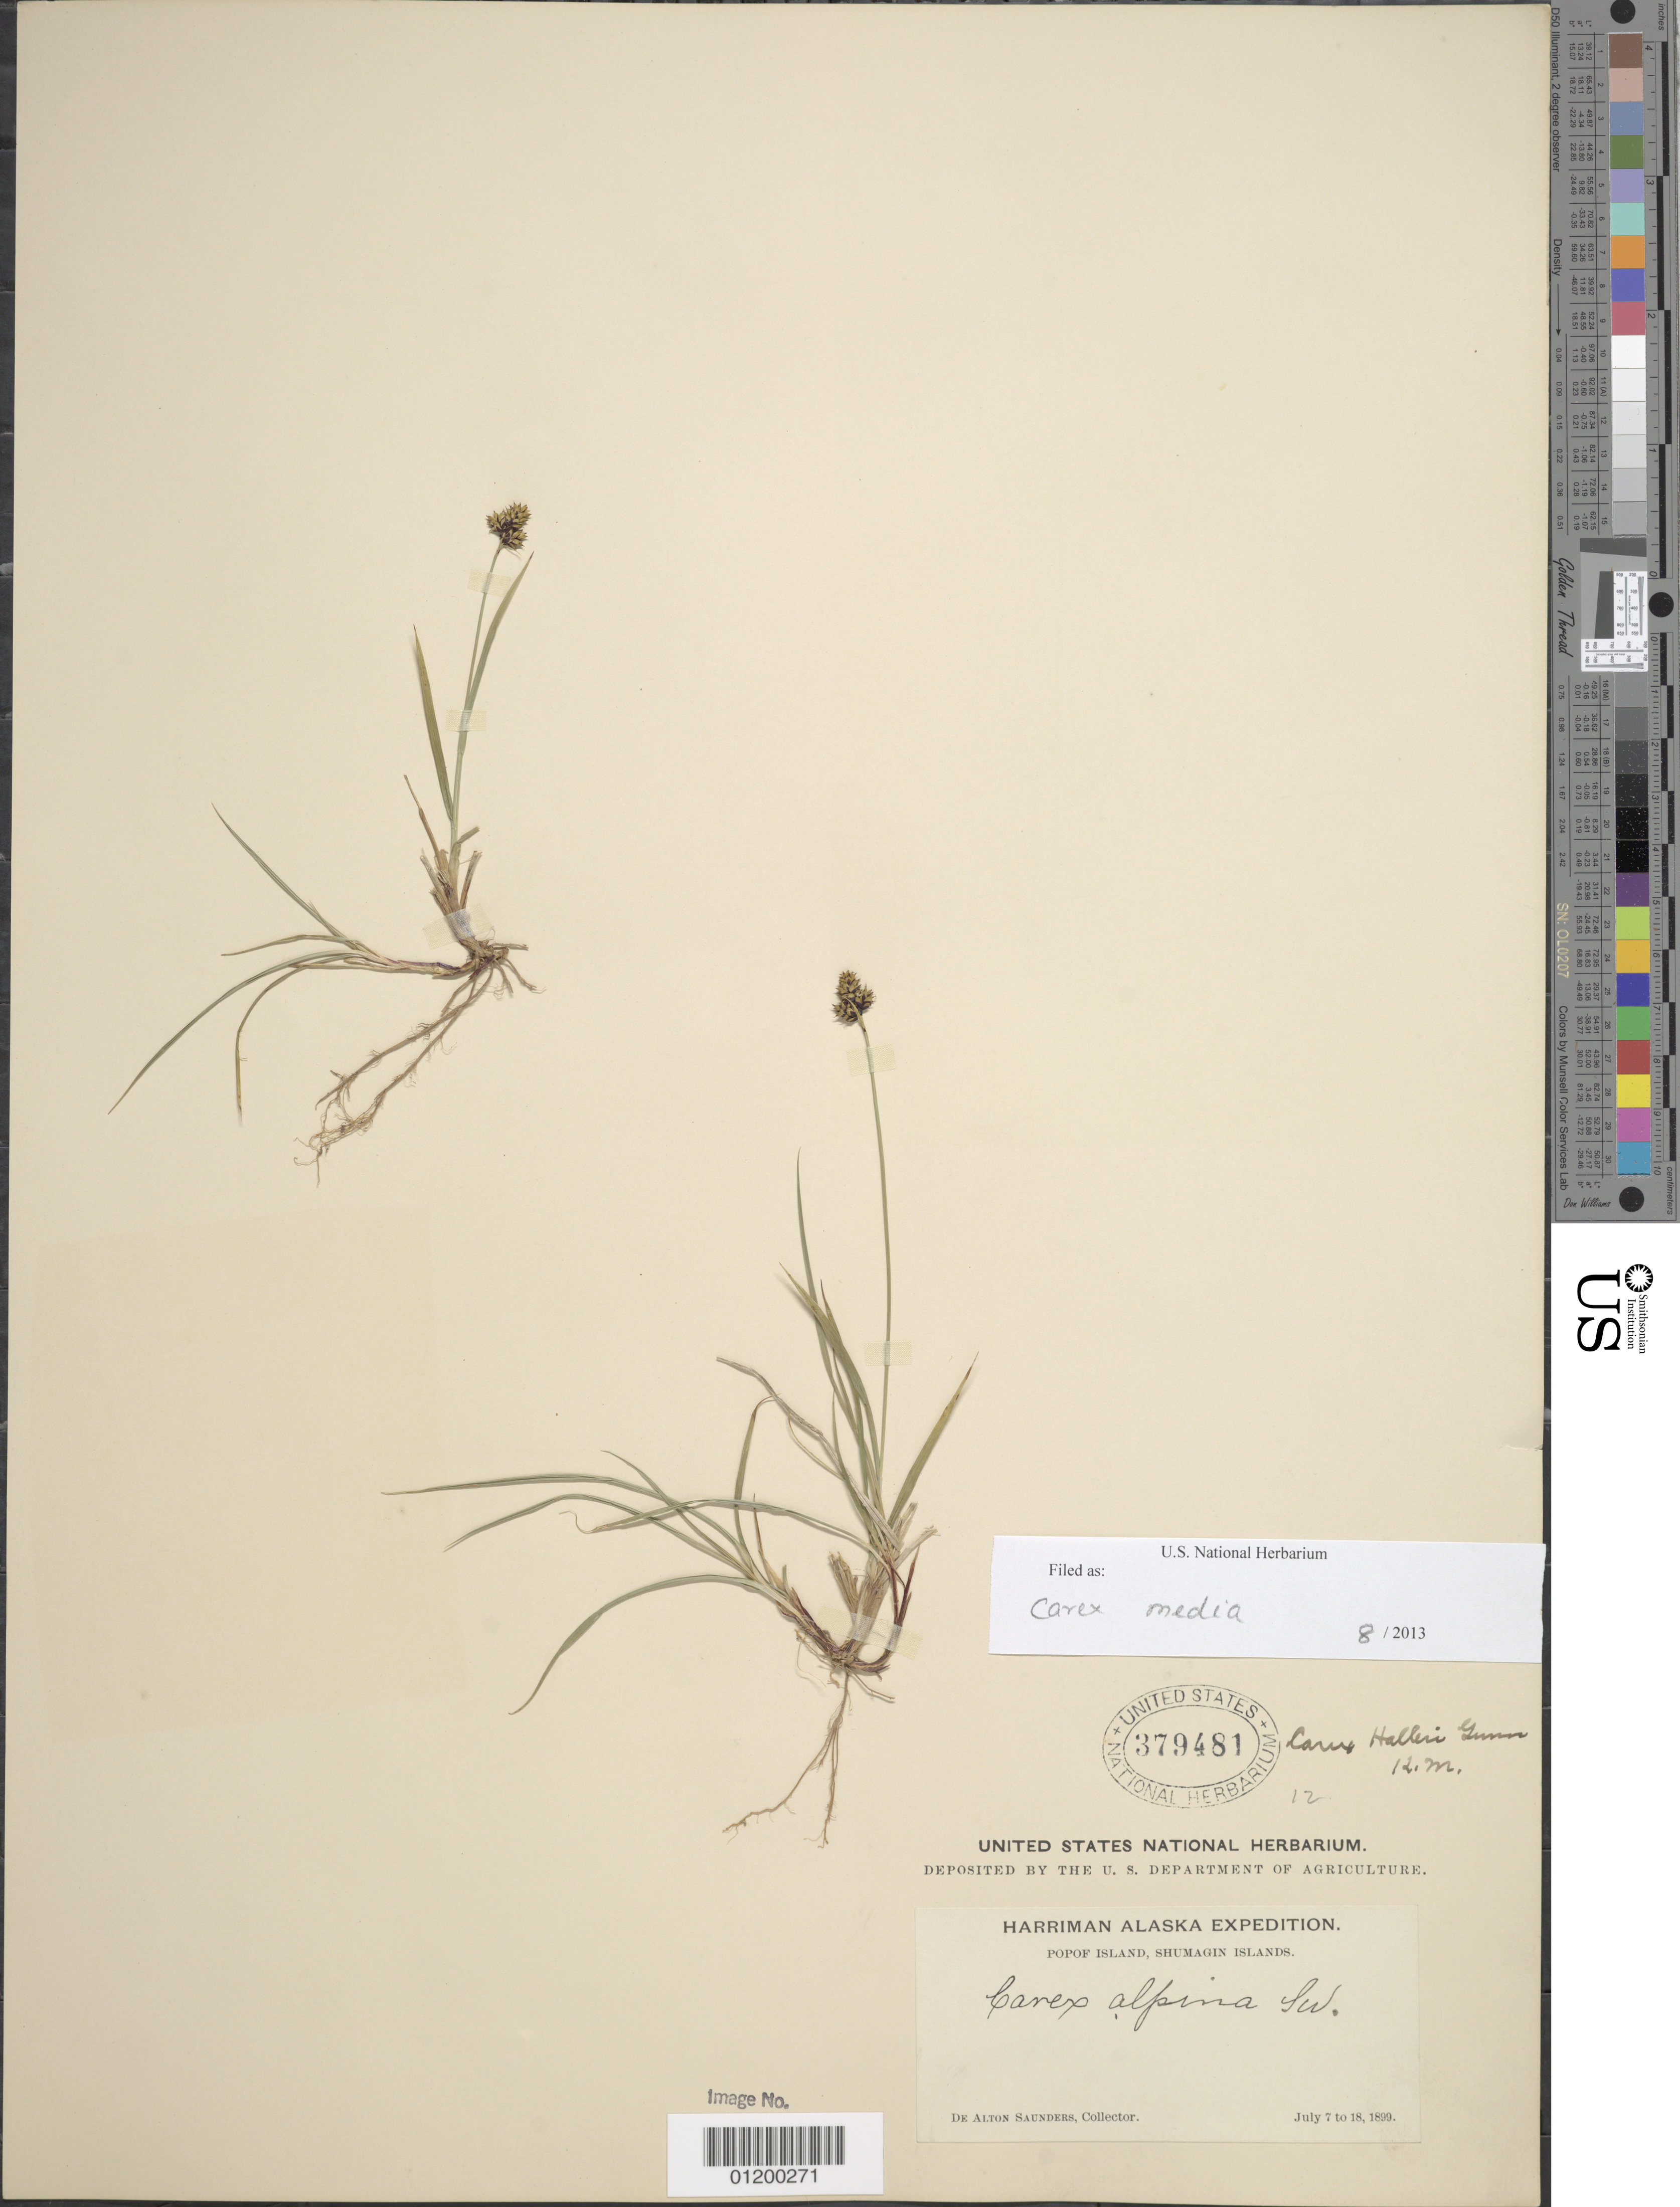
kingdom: Plantae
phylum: Tracheophyta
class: Liliopsida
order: Poales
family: Cyperaceae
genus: Carex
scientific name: Carex media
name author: R. Br.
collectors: D. A. Saunders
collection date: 1899-07-07/1899-07-18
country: United States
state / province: Alaska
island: Popof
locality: Popof Island, Shumagin Islands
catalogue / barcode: US 379481